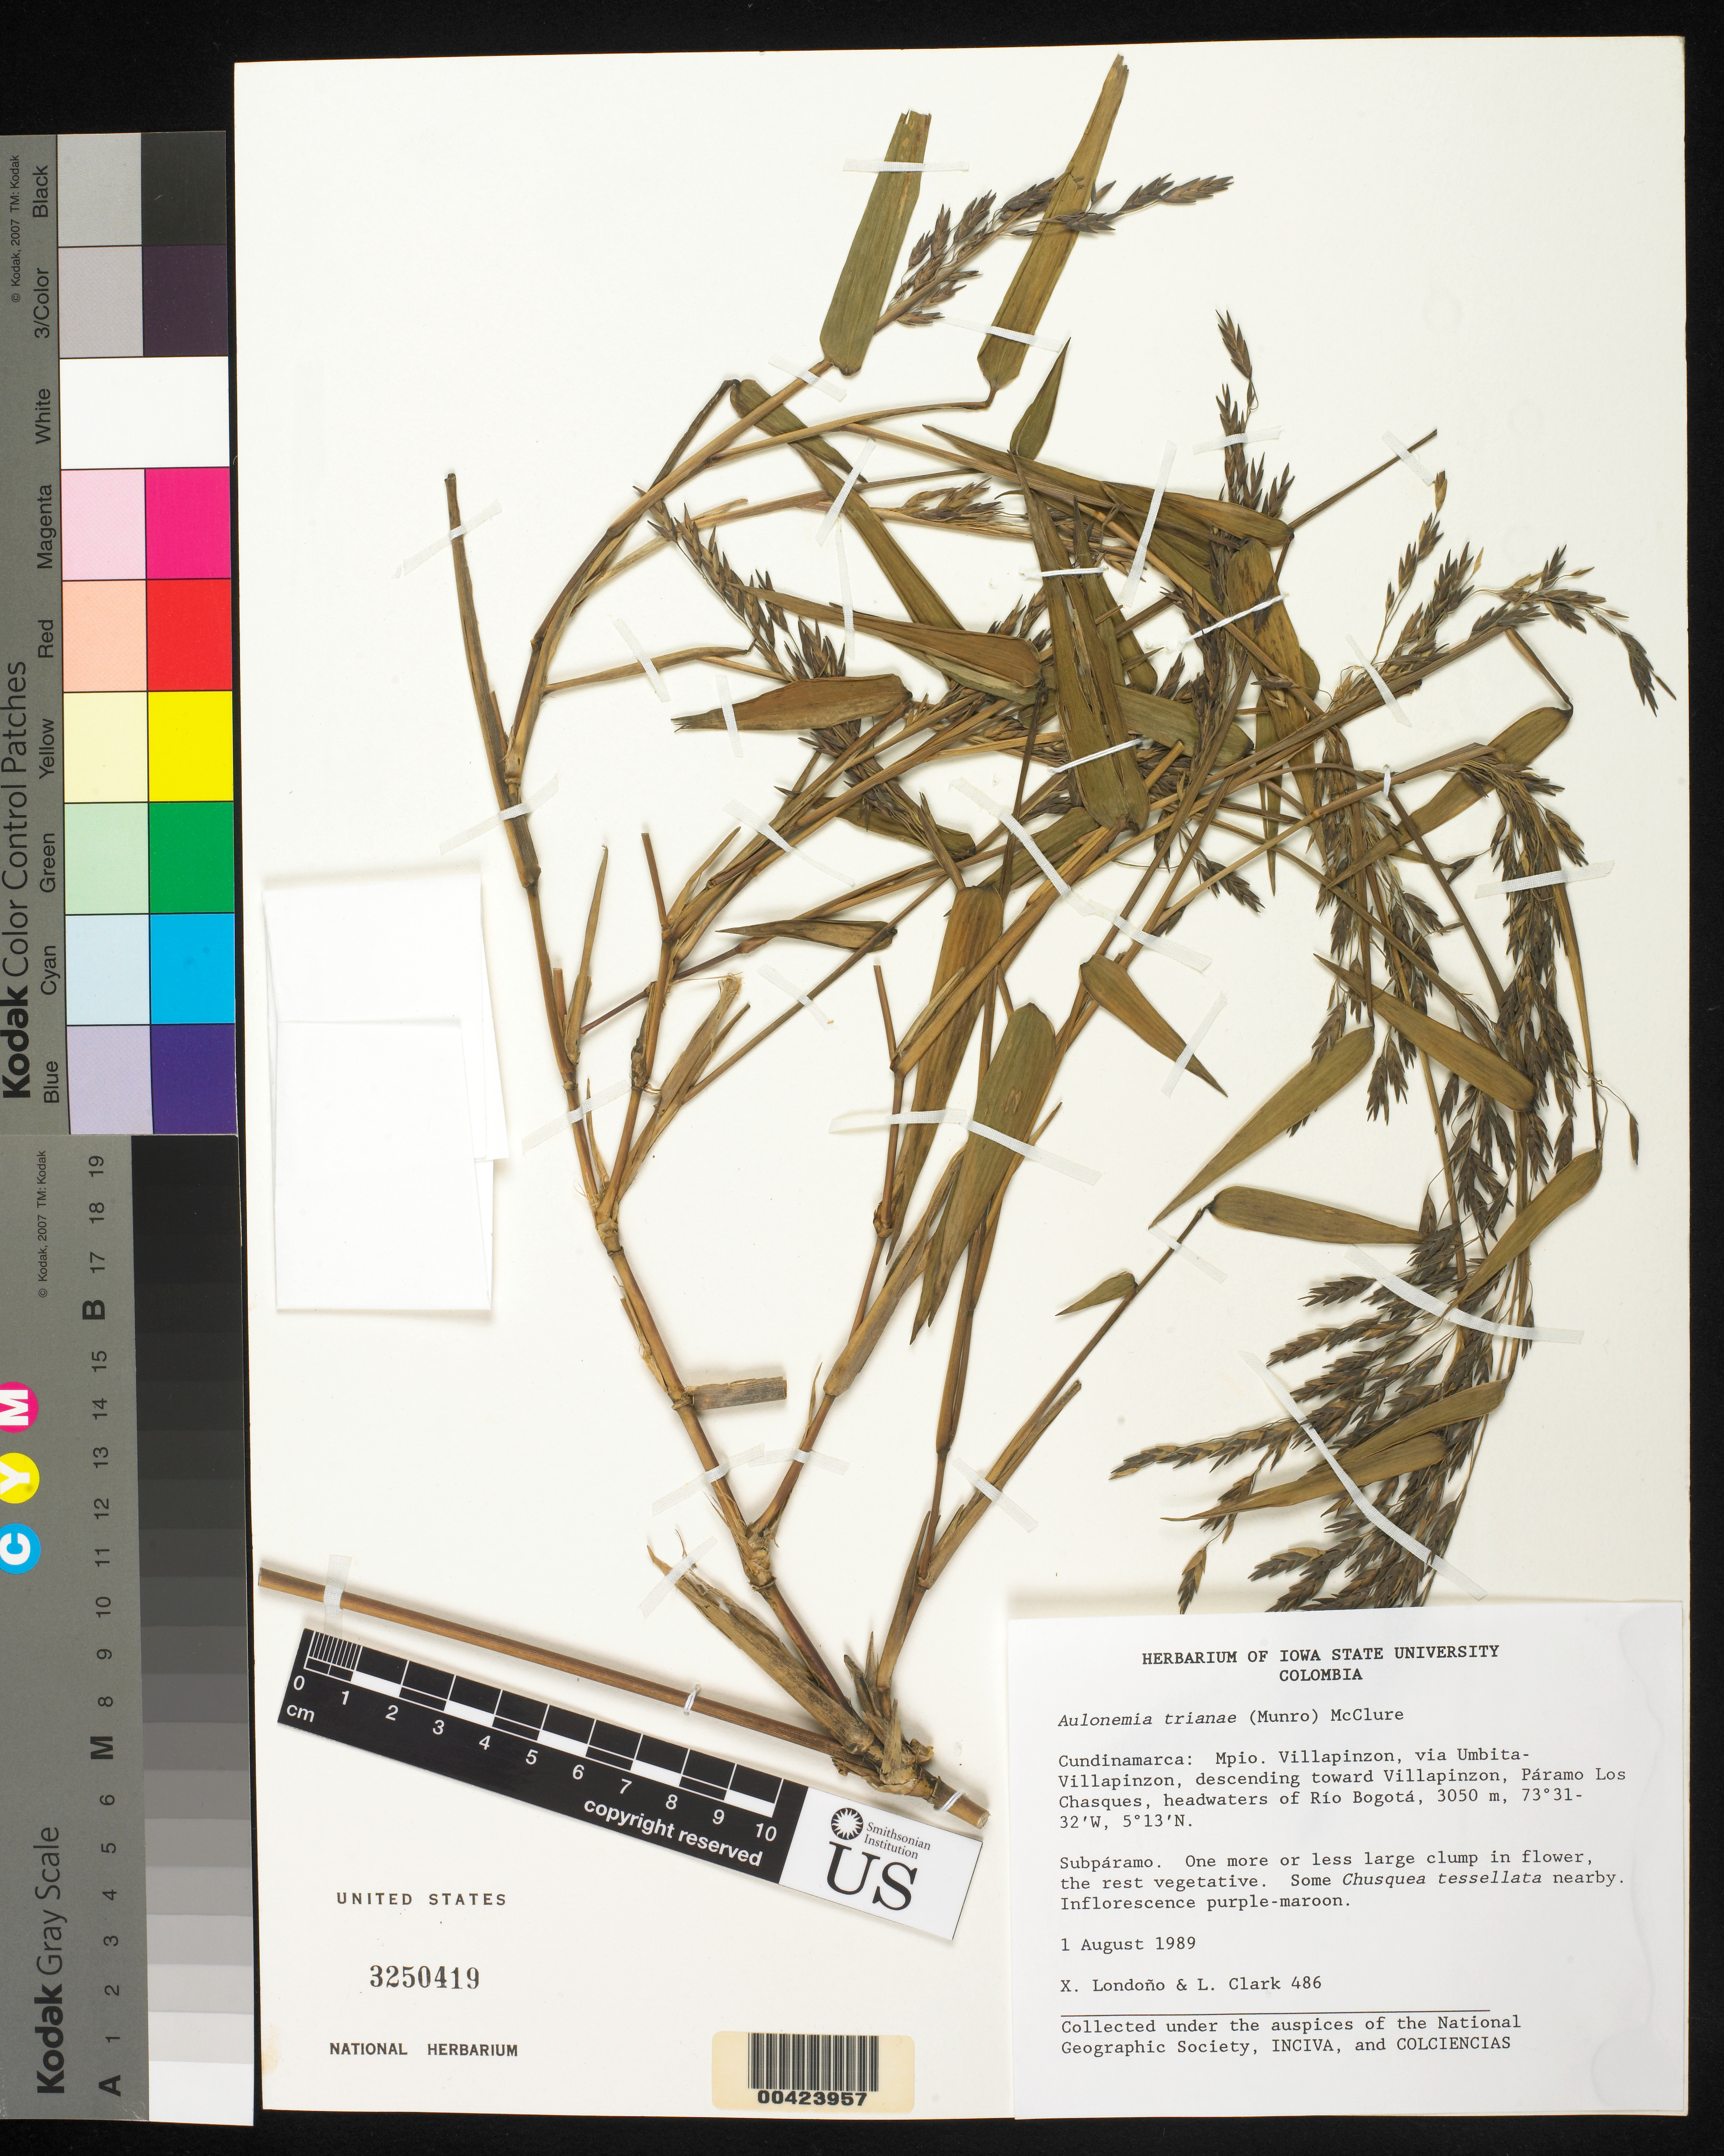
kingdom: Plantae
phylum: Tracheophyta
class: Liliopsida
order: Poales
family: Poaceae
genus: Aulonemia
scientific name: Aulonemia trianae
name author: (Munro) McClure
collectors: X. Londoño & L. G. Clark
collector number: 486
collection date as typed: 01 Aug 1989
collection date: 1989-08-01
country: Colombia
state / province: Cundinamarca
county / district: Villapinzón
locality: Via Umbita - Villapinzón, descending toward Villapinzón, Páramo los Chasques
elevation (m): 3050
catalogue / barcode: US 3250419